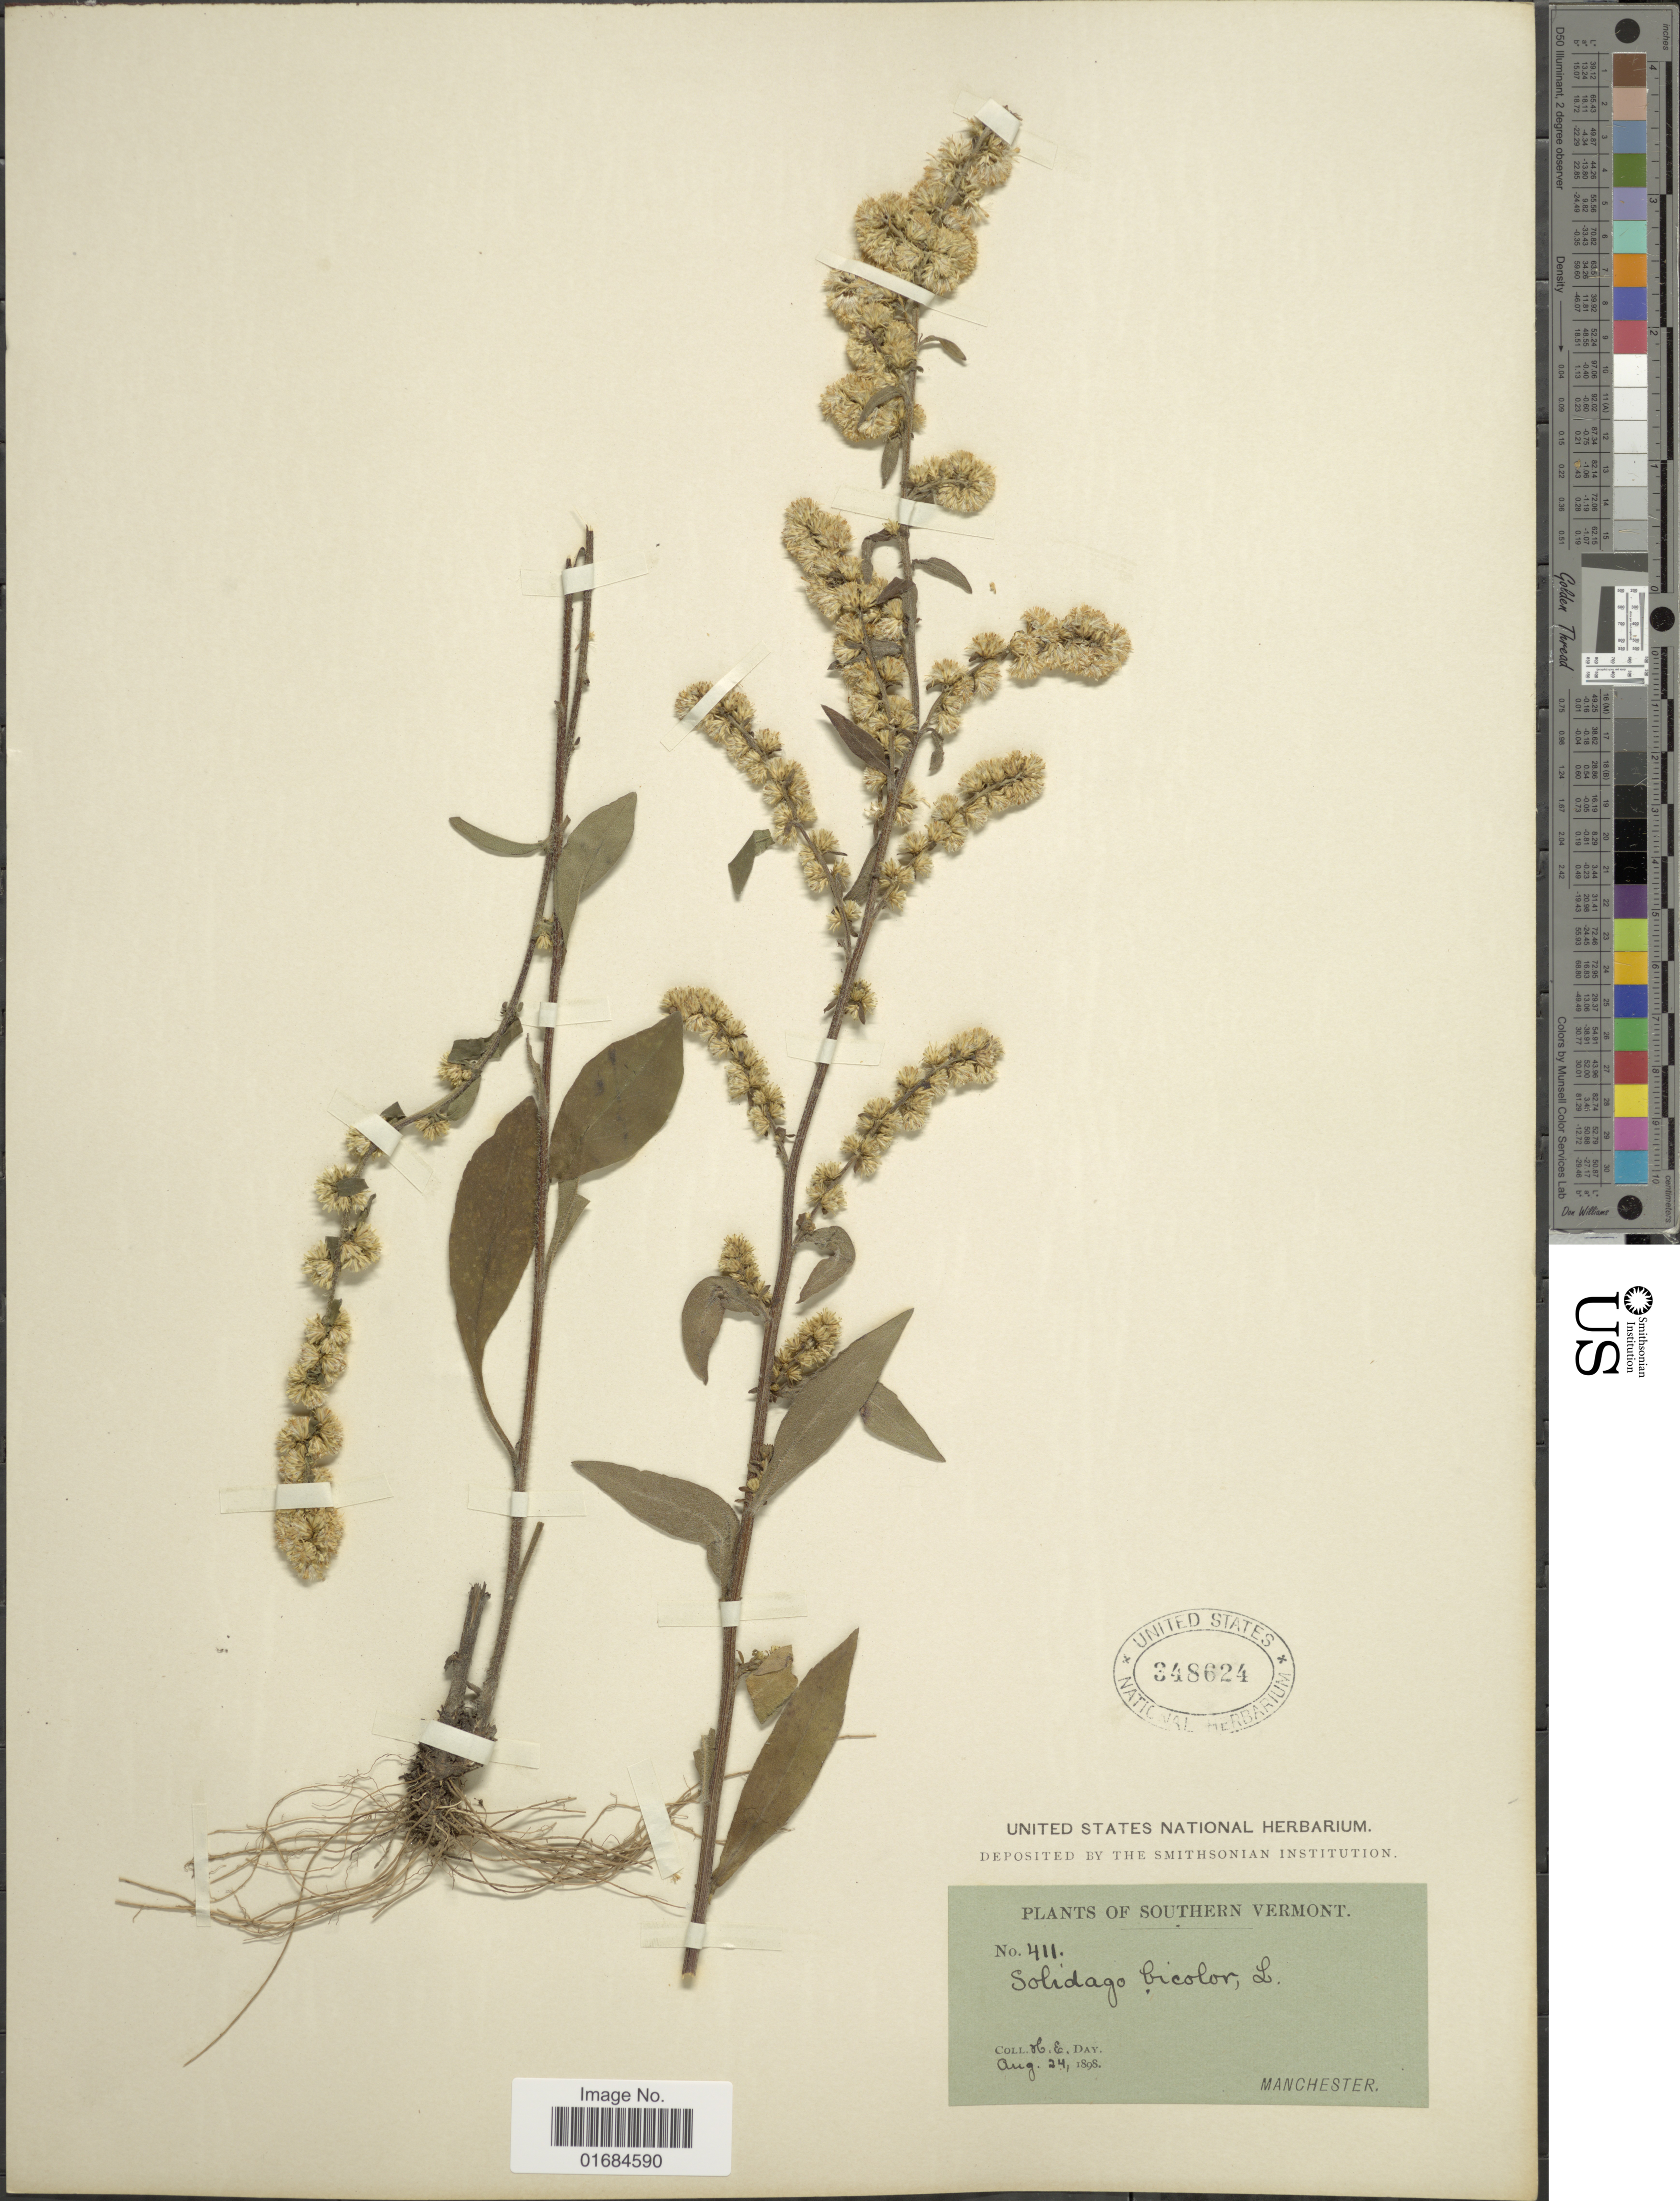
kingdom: Plantae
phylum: Tracheophyta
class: Magnoliopsida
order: Asterales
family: Asteraceae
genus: Solidago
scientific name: Solidago bicolor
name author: L.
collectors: H. Day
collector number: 411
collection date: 1898-08-24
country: United States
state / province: Vermont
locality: Southern Vermont, Manchester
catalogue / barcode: US 348624